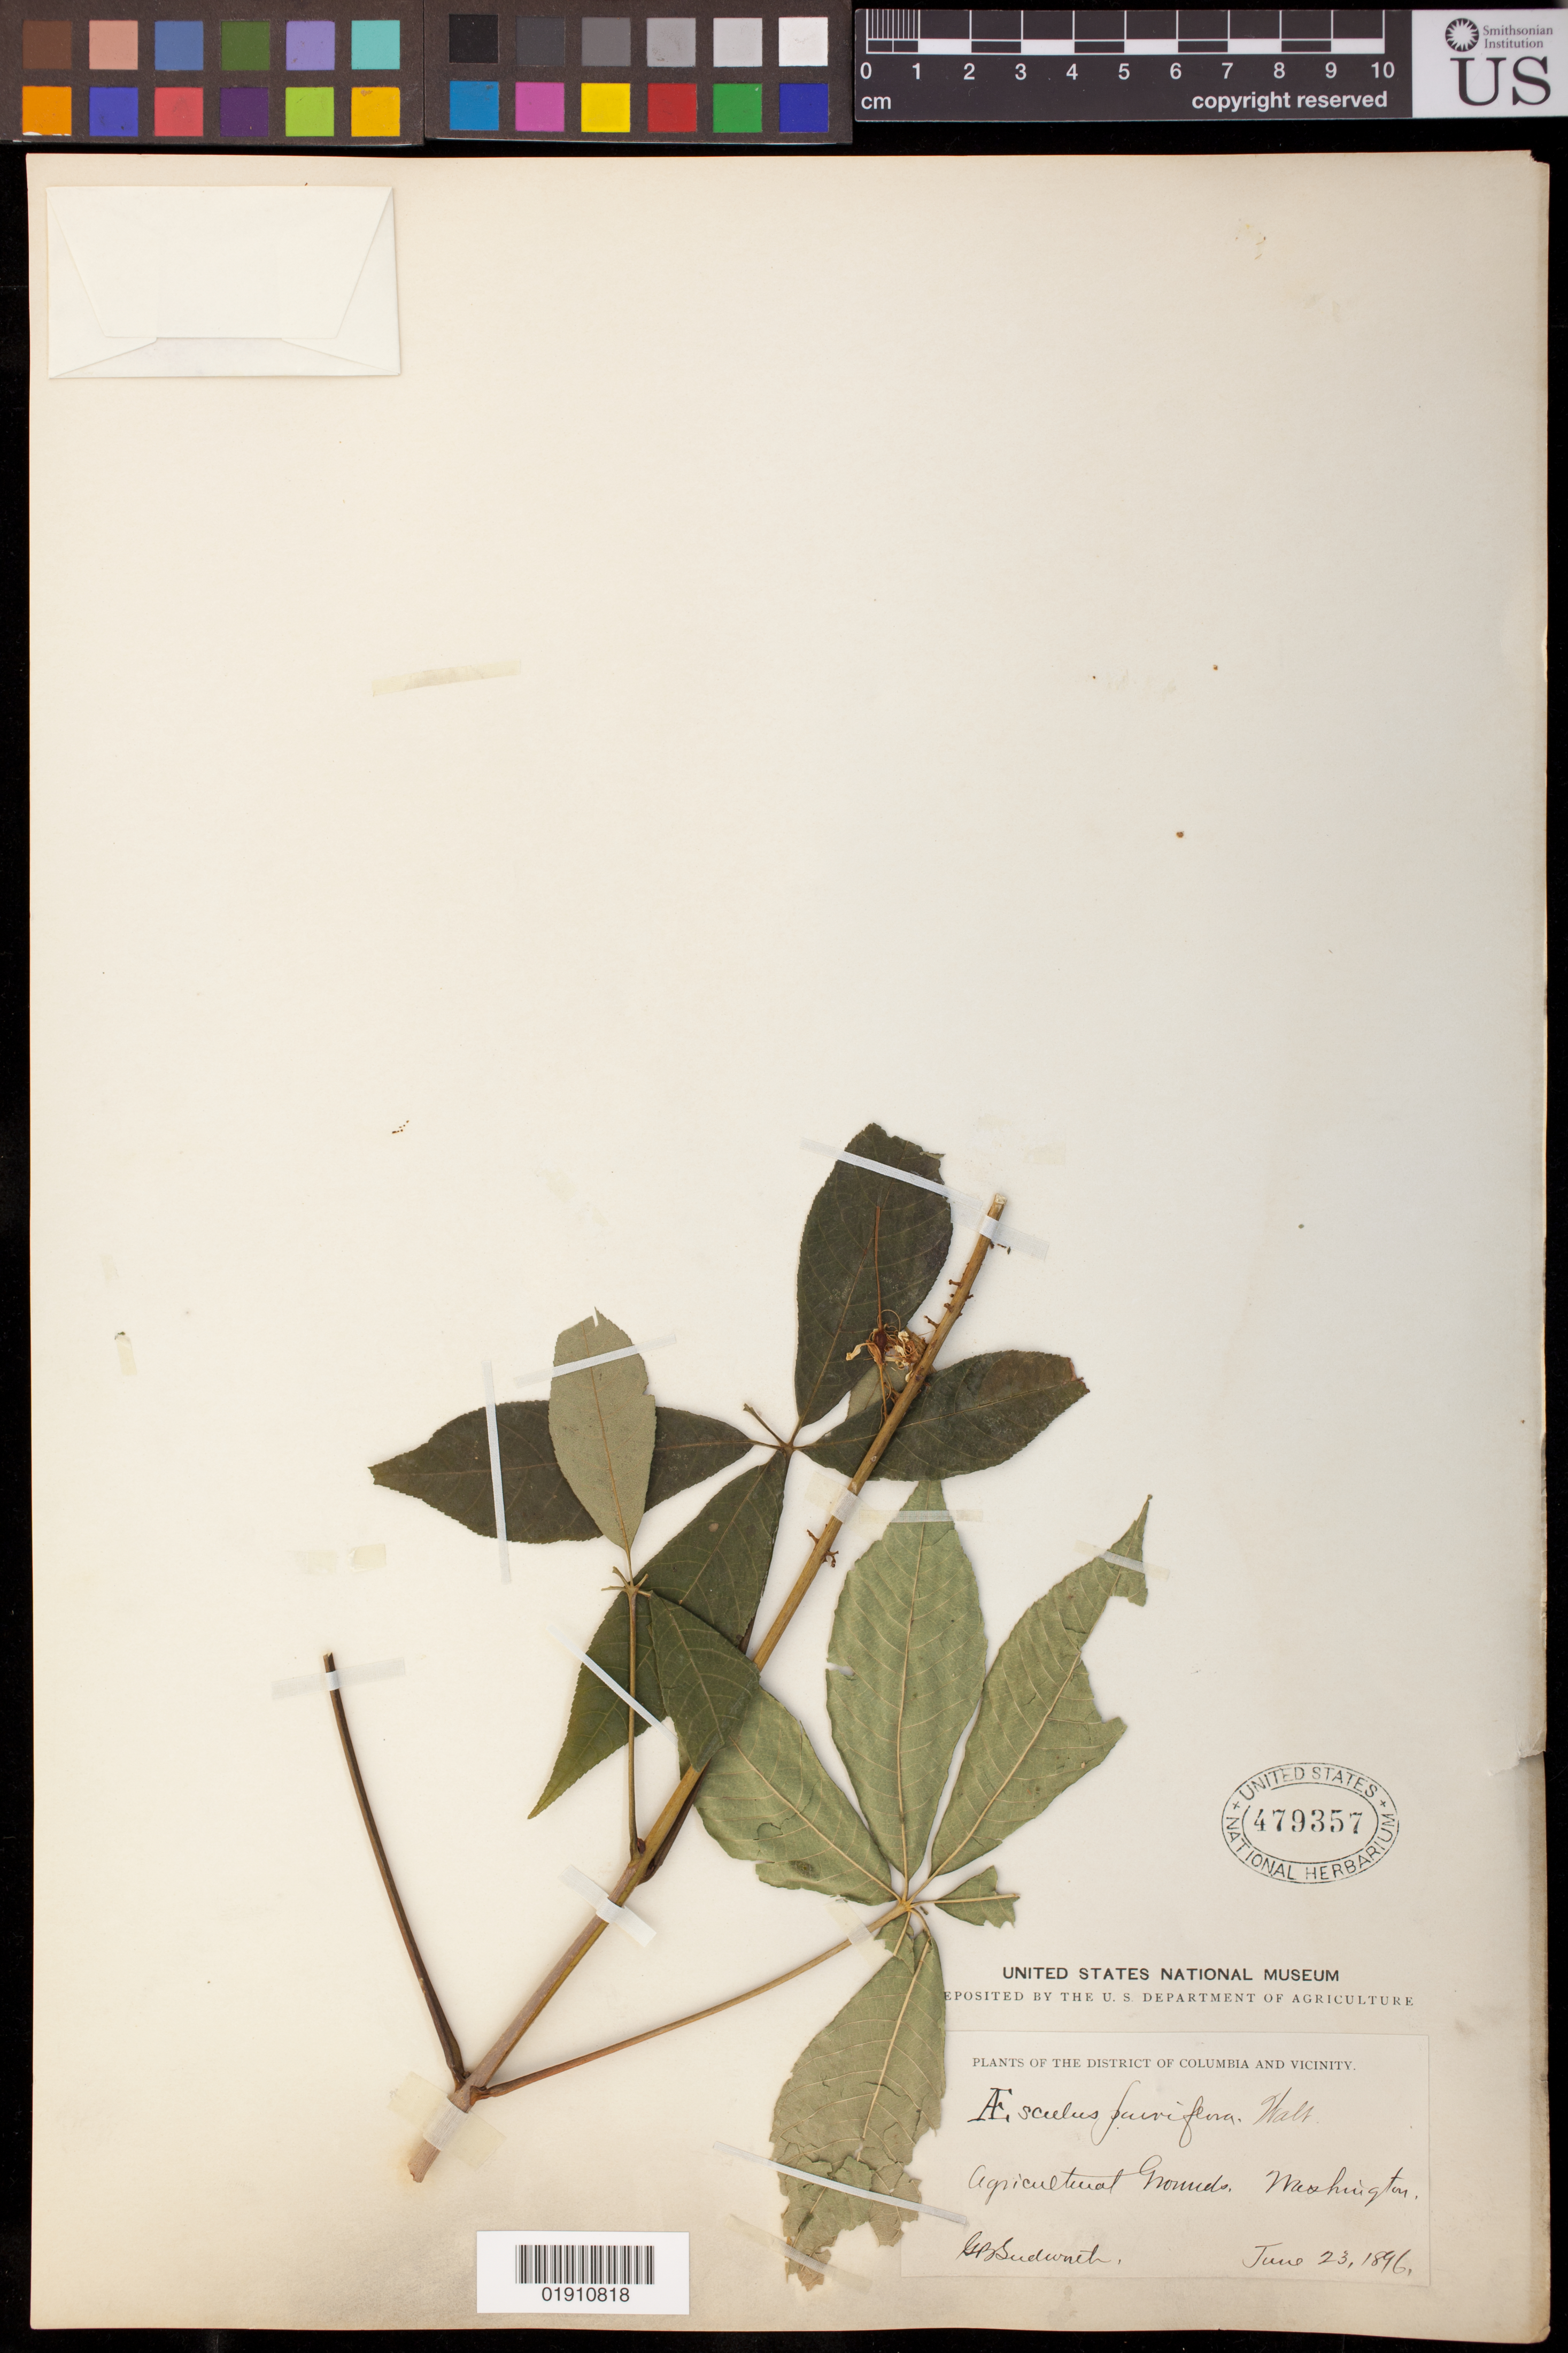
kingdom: Plantae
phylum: Tracheophyta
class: Magnoliopsida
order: Sapindales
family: Sapindaceae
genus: Aesculus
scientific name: Aesculus parviflora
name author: Walter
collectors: G. B. Sudworth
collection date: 1896-06-23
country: United States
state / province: District of Columbia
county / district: Washington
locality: Agricultural Grounds, Washington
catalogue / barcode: US 479357